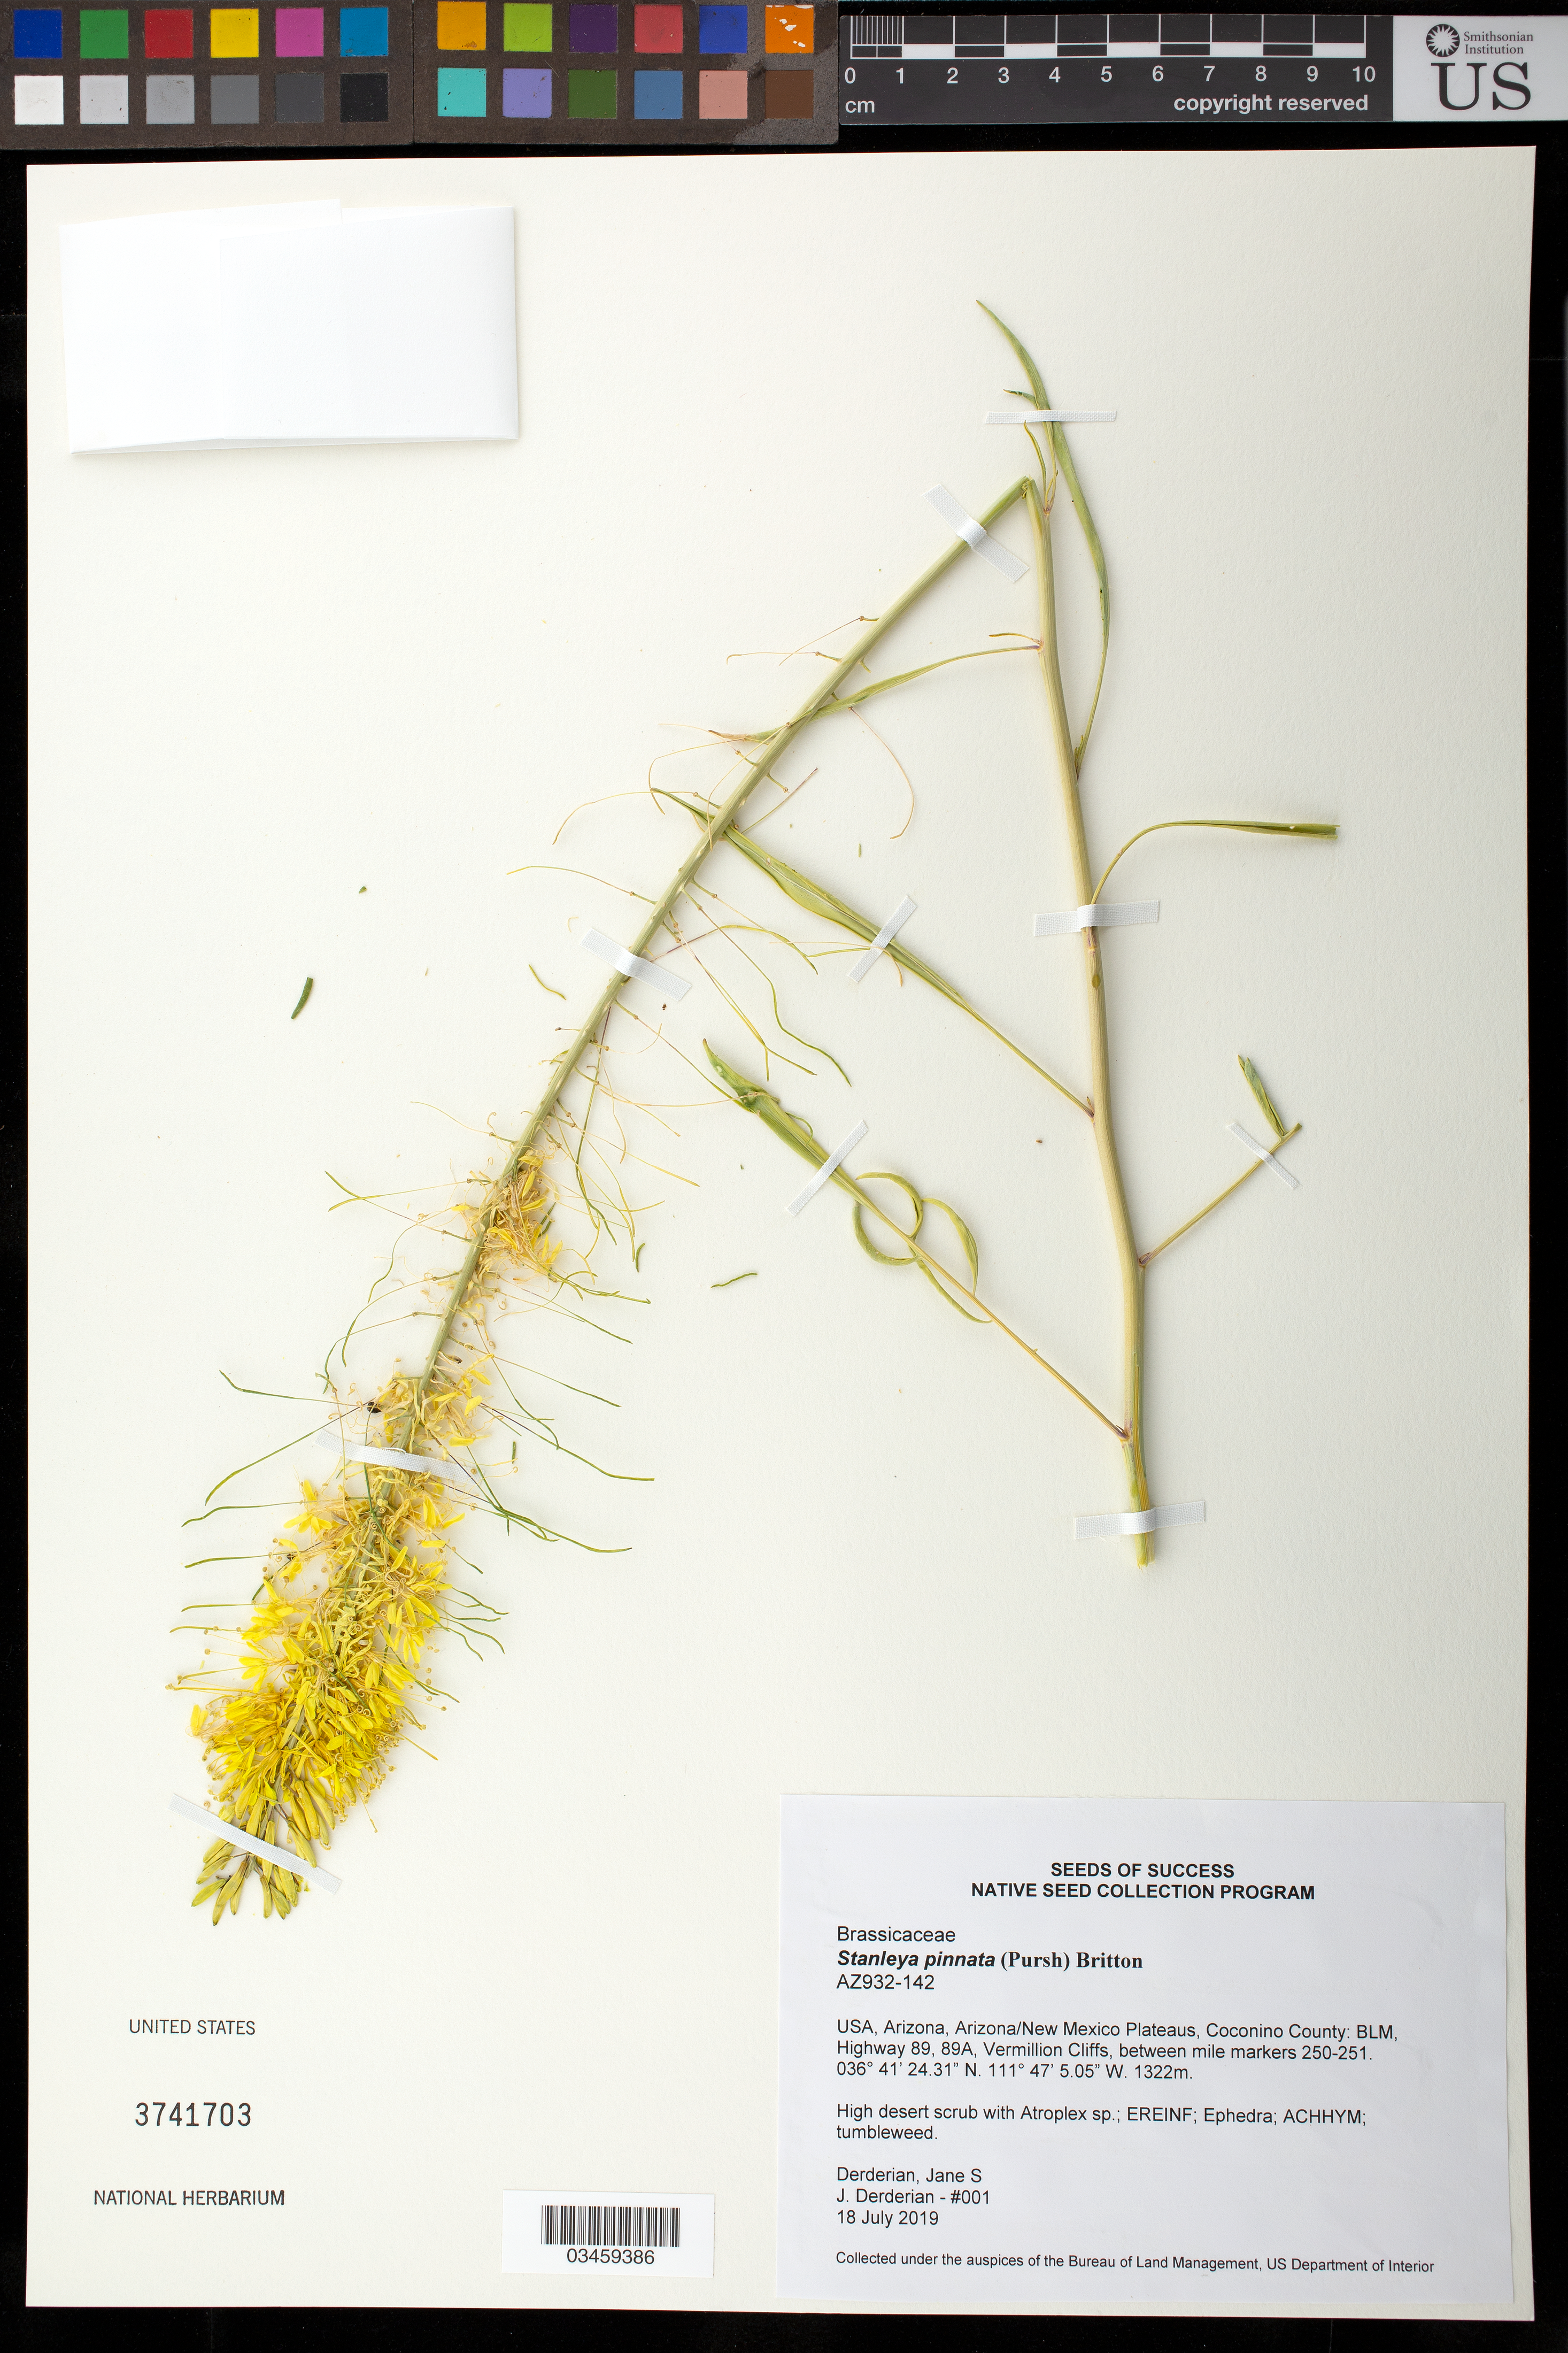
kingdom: Plantae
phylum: Tracheophyta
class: Magnoliopsida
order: Brassicales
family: Brassicaceae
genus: Stanleya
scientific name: Stanleya pinnata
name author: (Pursh) Britton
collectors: J. Derderian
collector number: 001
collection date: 2019-07-18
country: United States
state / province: Arizona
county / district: Cococino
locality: Arizona/Mexico Plateaus, BLM, Hwy 89, 89A, Vermillion Cliffs, between mile markers 250-251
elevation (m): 1322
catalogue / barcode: US 3741703